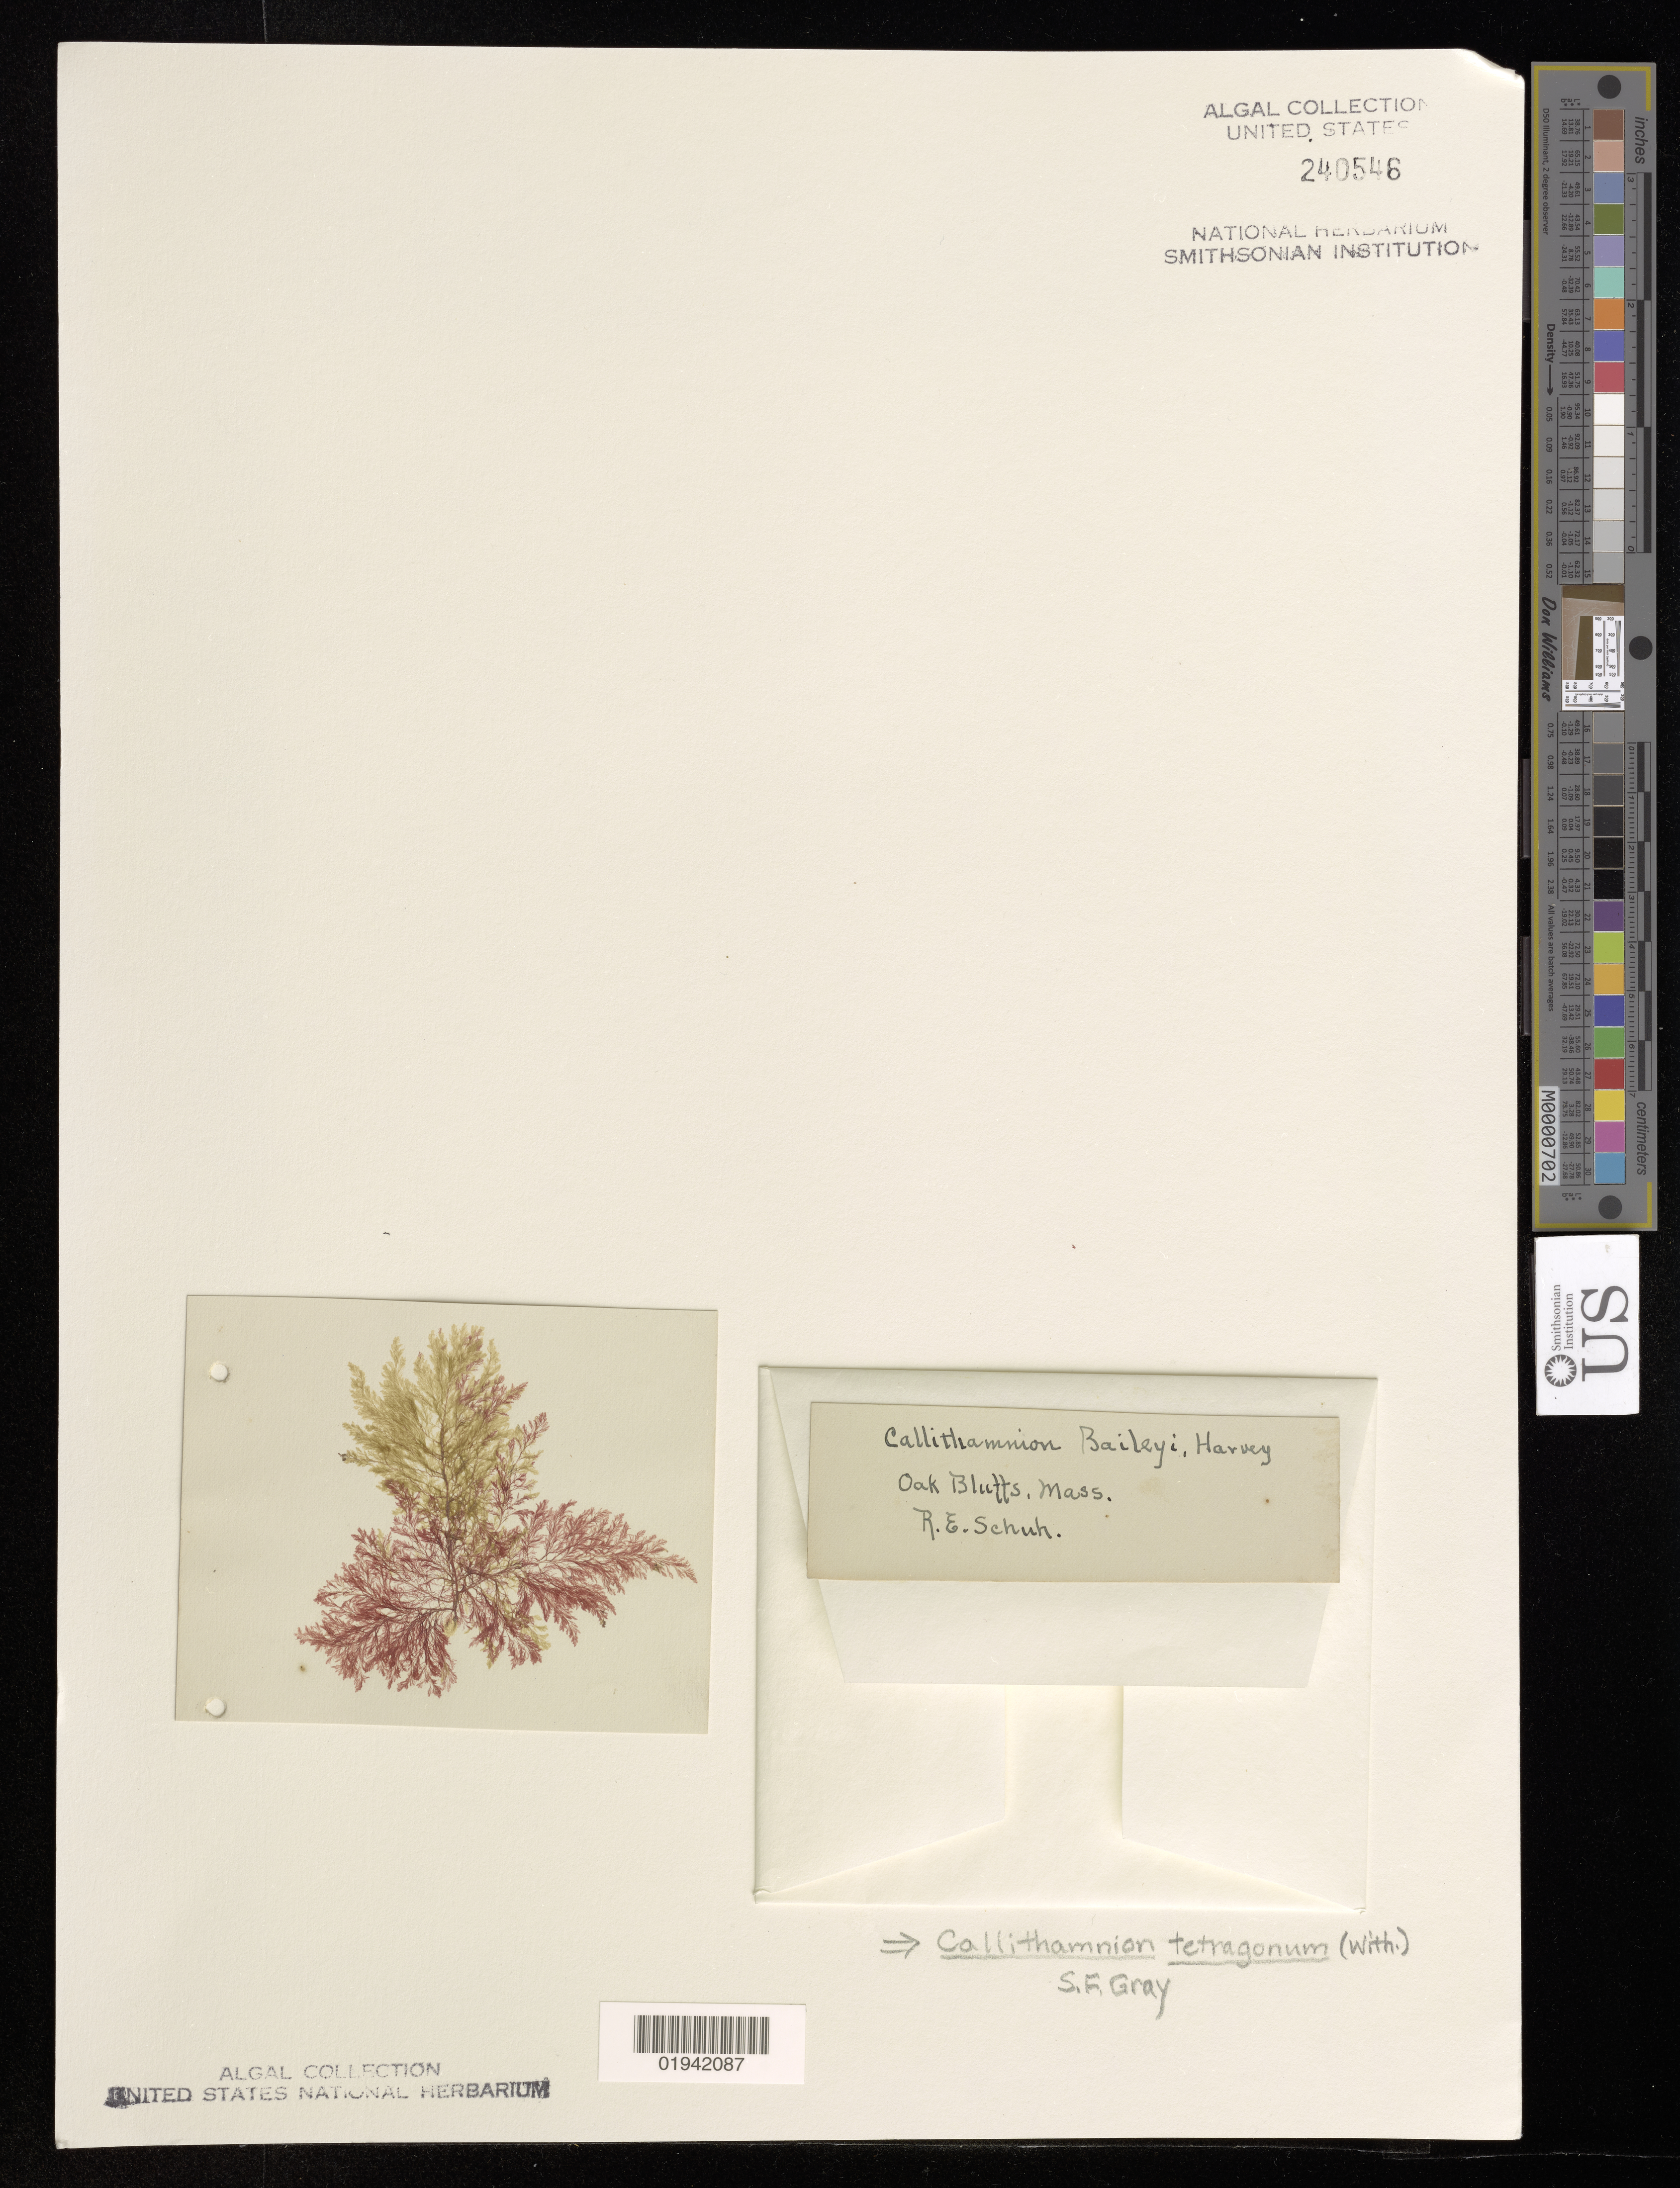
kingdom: Plantae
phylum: Rhodophyta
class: Florideophyceae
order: Ceramiales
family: Callithamniaceae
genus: Callithamnion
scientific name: Callithamnion tetragonum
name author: (With.) S.F. Gray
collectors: R. Schuh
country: United States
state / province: Massachusetts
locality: Oak Blutts.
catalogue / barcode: US 240546